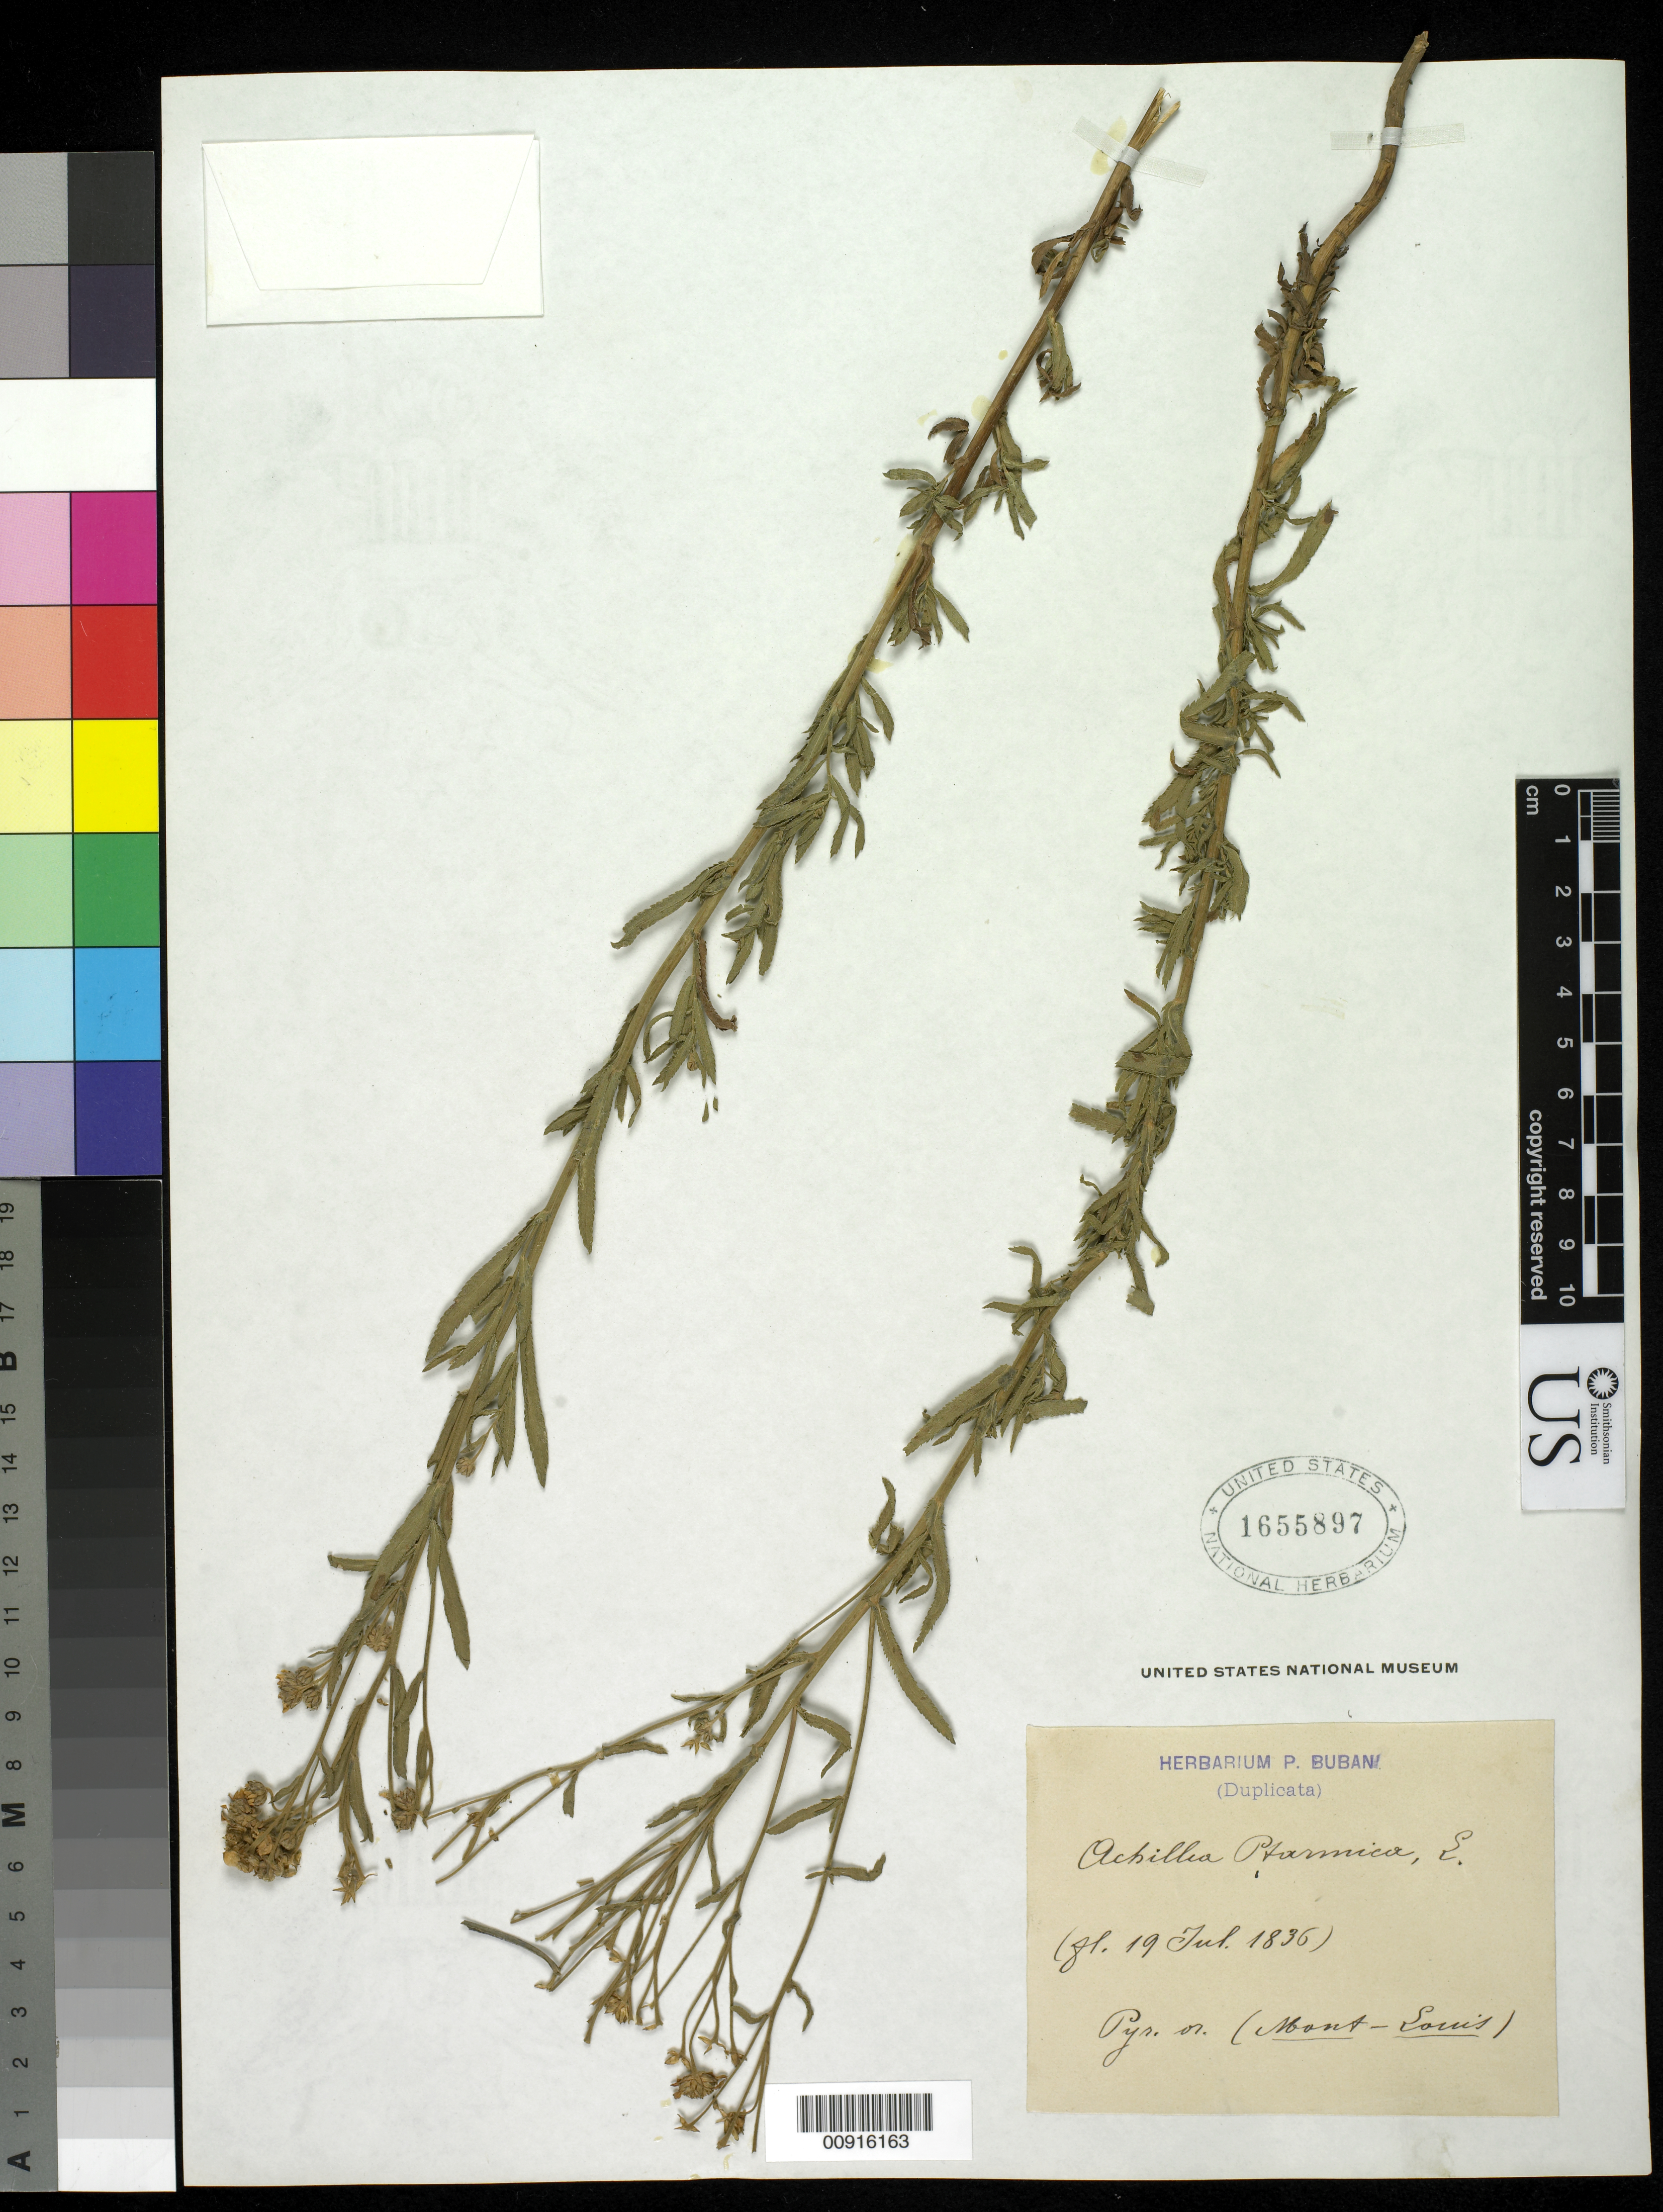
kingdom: Plantae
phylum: Tracheophyta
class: Magnoliopsida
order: Asterales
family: Asteraceae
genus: Achillea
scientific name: Achillea ptarmica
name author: L.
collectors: P. Bubani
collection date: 1836-07-19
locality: Pyr. or. (Mont Loius)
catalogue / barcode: US 1655897